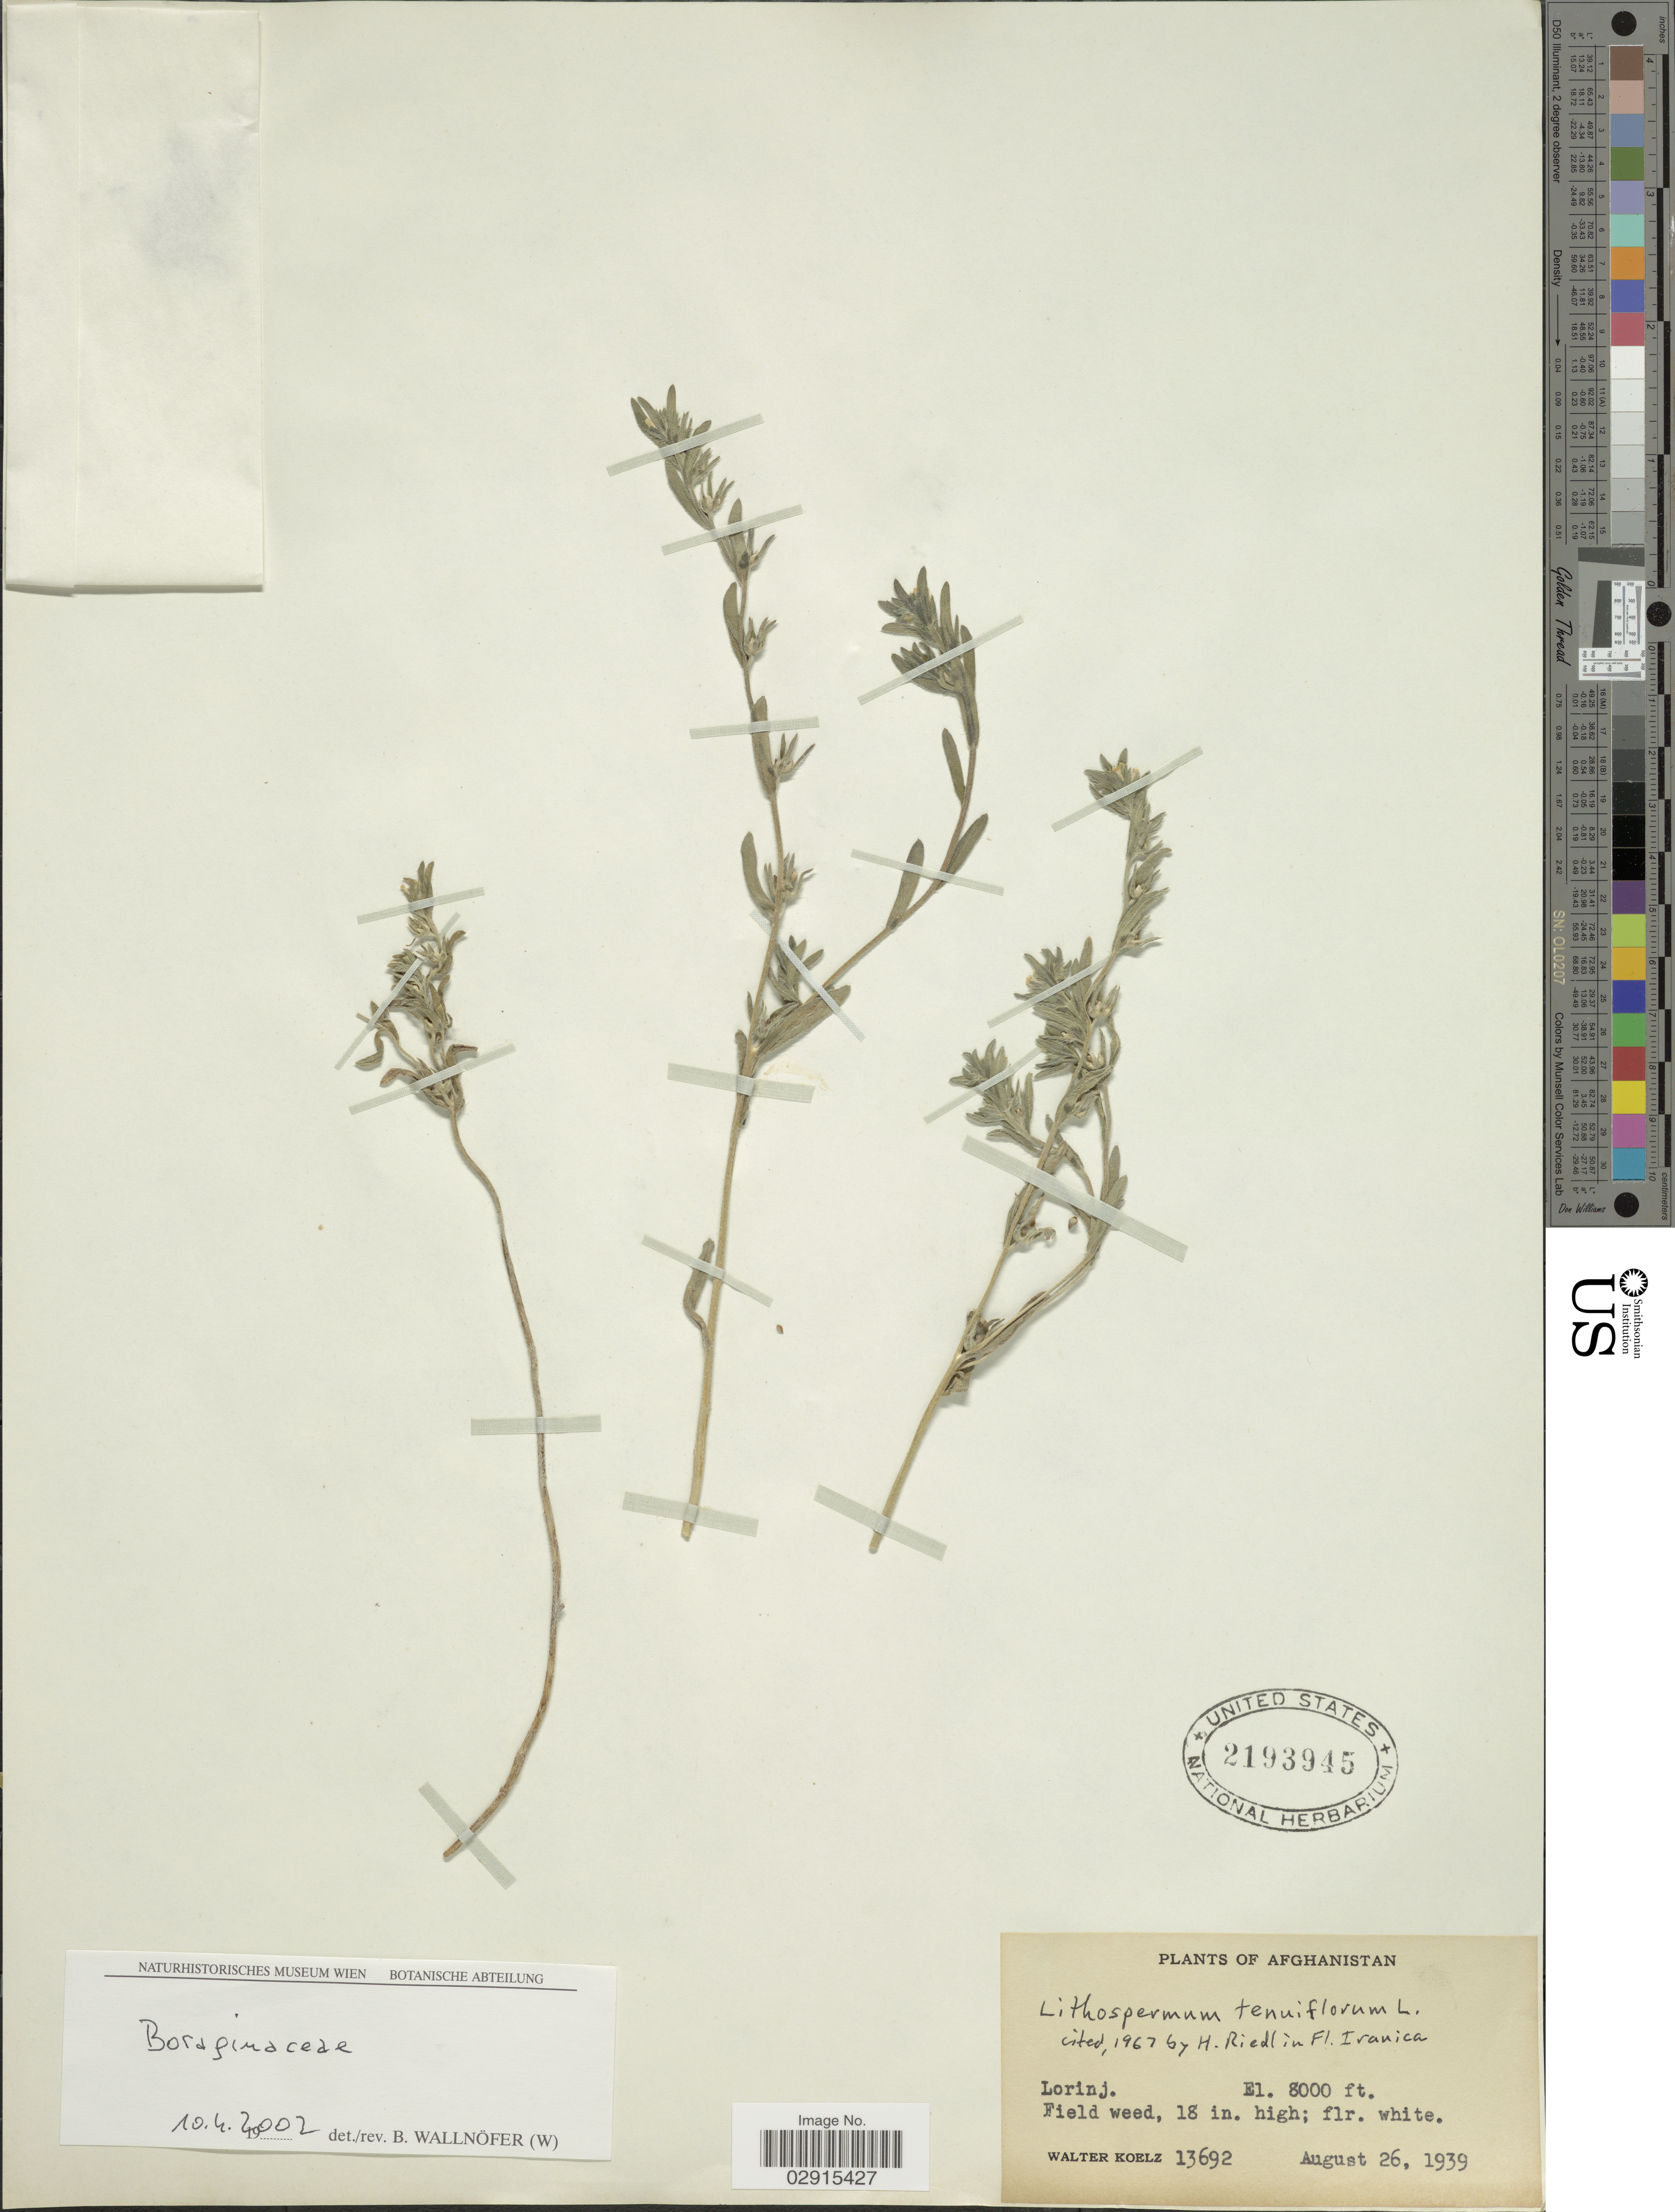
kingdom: Plantae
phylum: Tracheophyta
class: Magnoliopsida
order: Boraginales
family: Boraginaceae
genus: Lithospermum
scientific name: Lithospermum tenuiflorum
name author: L. f.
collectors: W. N. Koelz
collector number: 13692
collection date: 1939-08-26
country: Afghanistan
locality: Lorinj.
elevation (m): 2438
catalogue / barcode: US 2193945